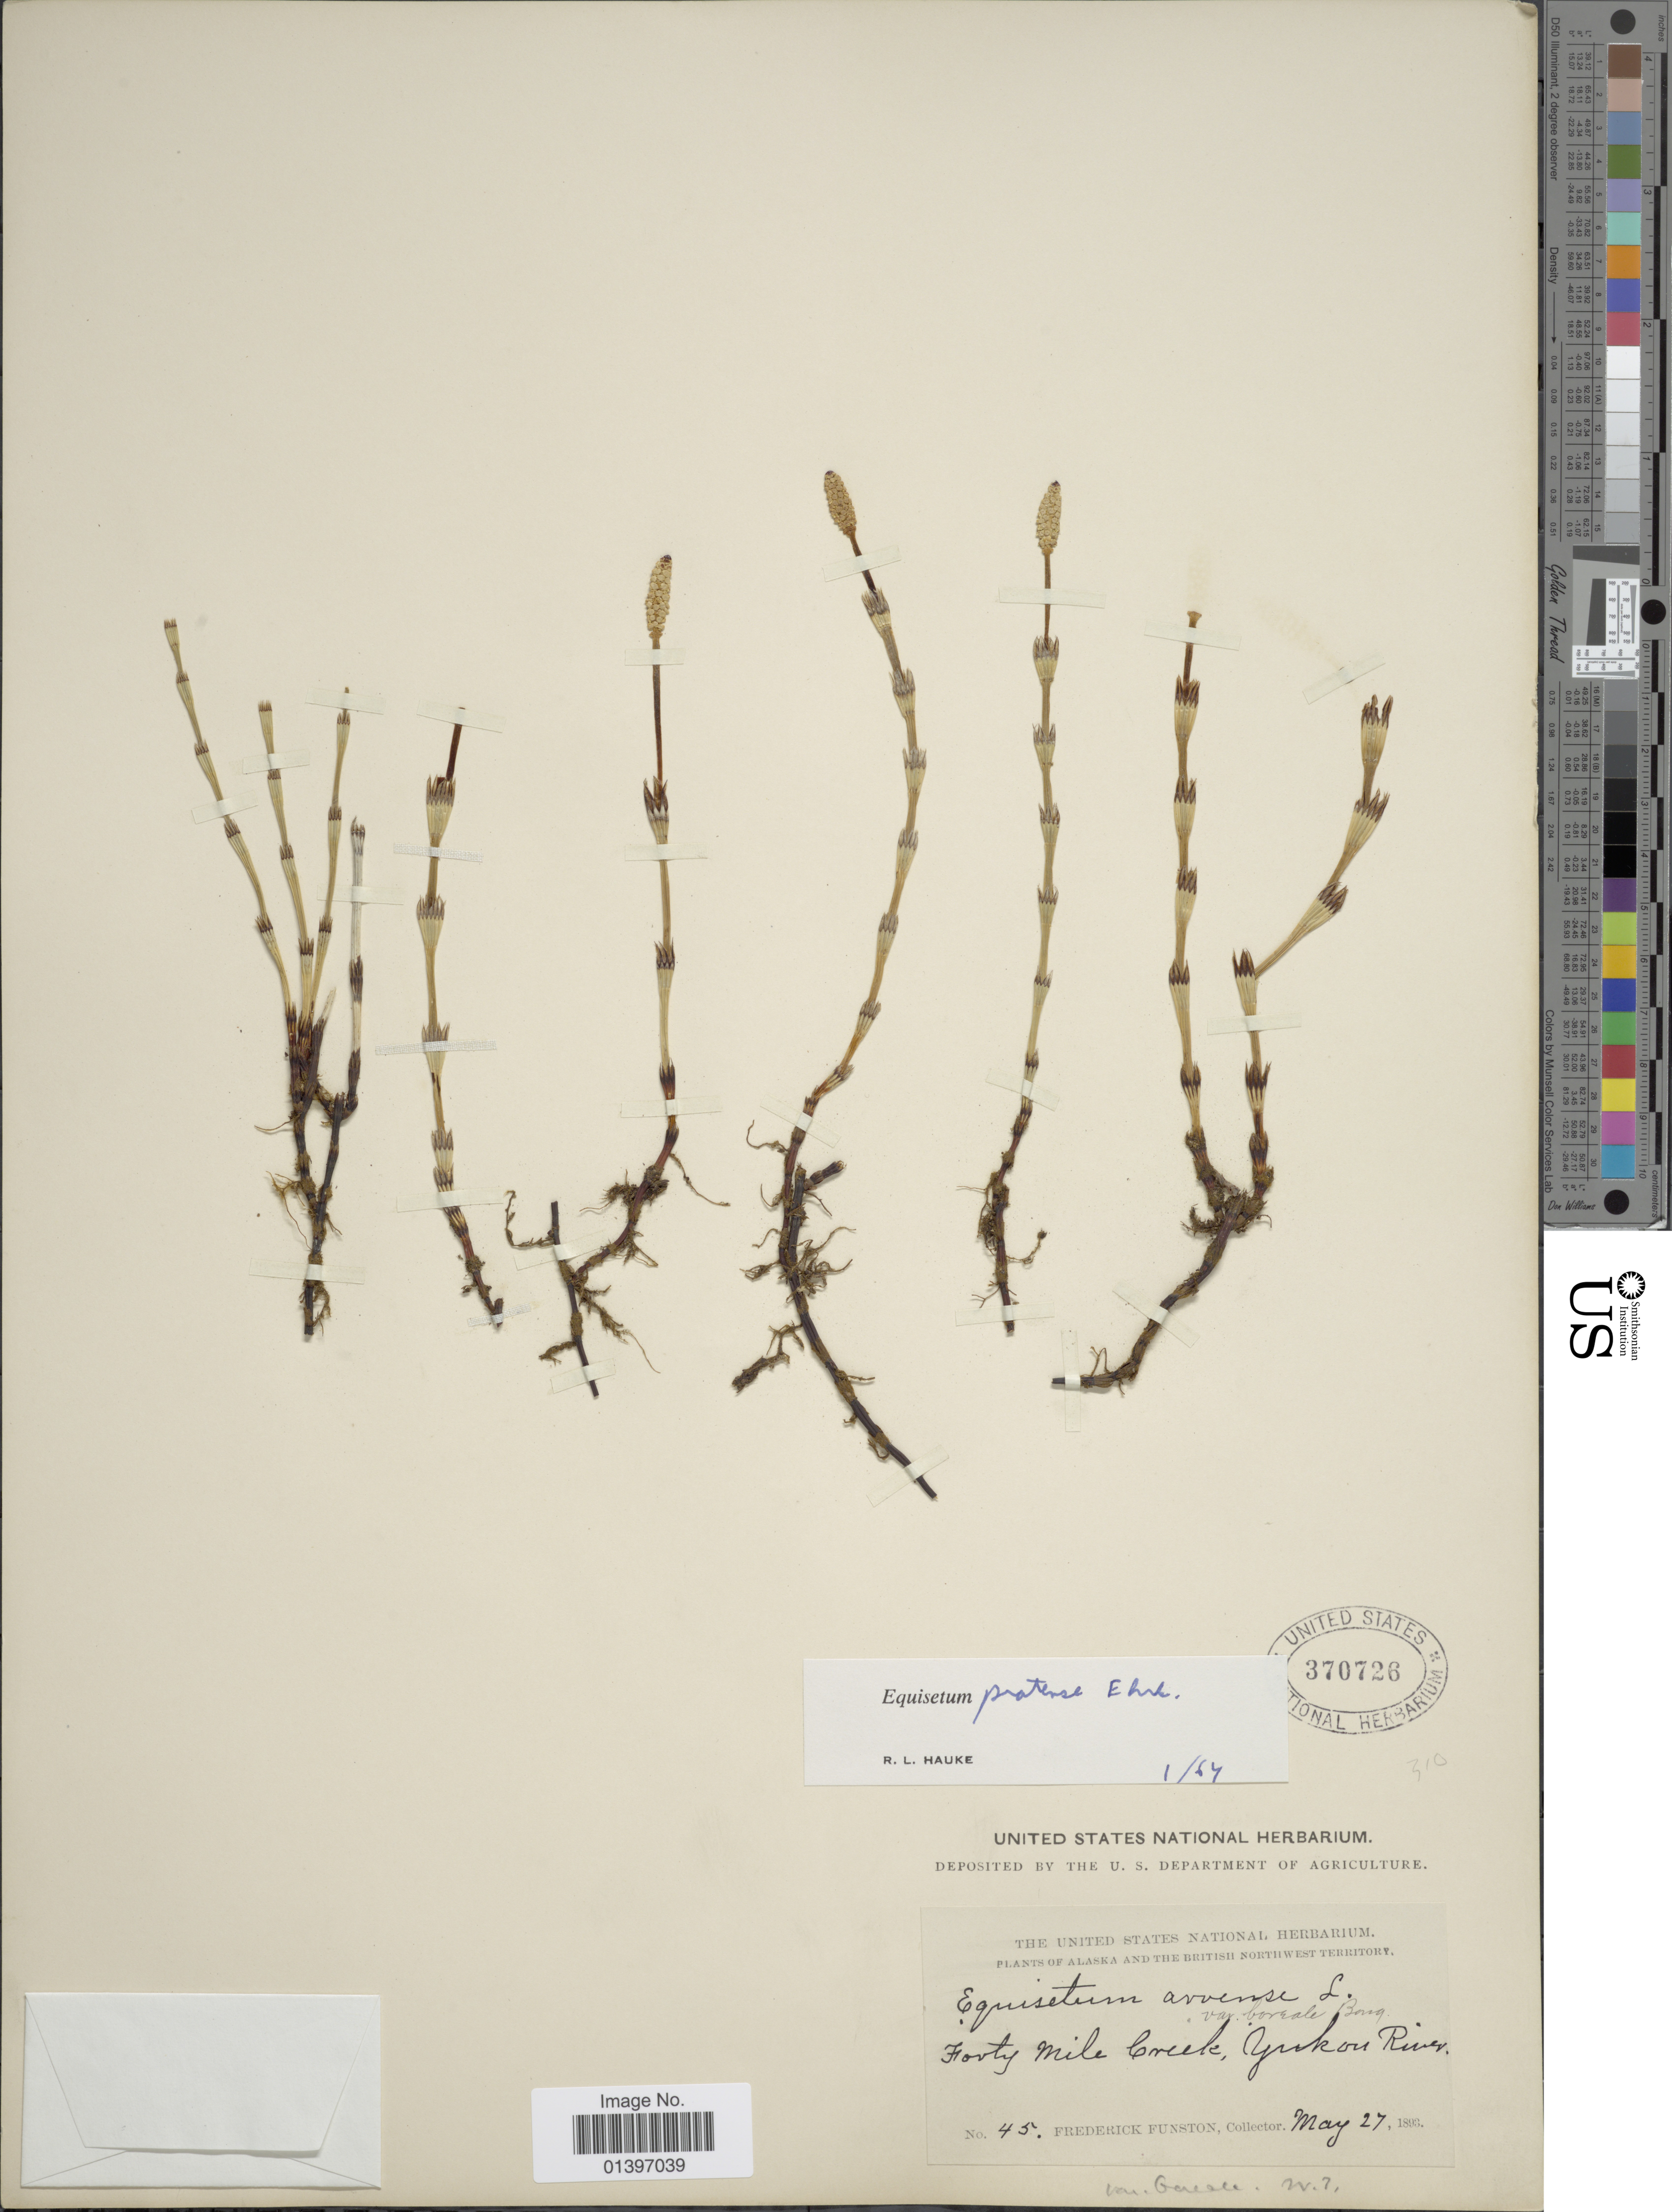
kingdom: Plantae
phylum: Tracheophyta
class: Polypodiopsida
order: Equisetales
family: Equisetaceae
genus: Equisetum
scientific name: Equisetum pratense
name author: Ehrh.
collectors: F. Funston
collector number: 45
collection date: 1893-05-27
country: Canada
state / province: Yukon Territory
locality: Alaska and British Northwest territory, Forty Mile Creek, Yukon River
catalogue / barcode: US 370726